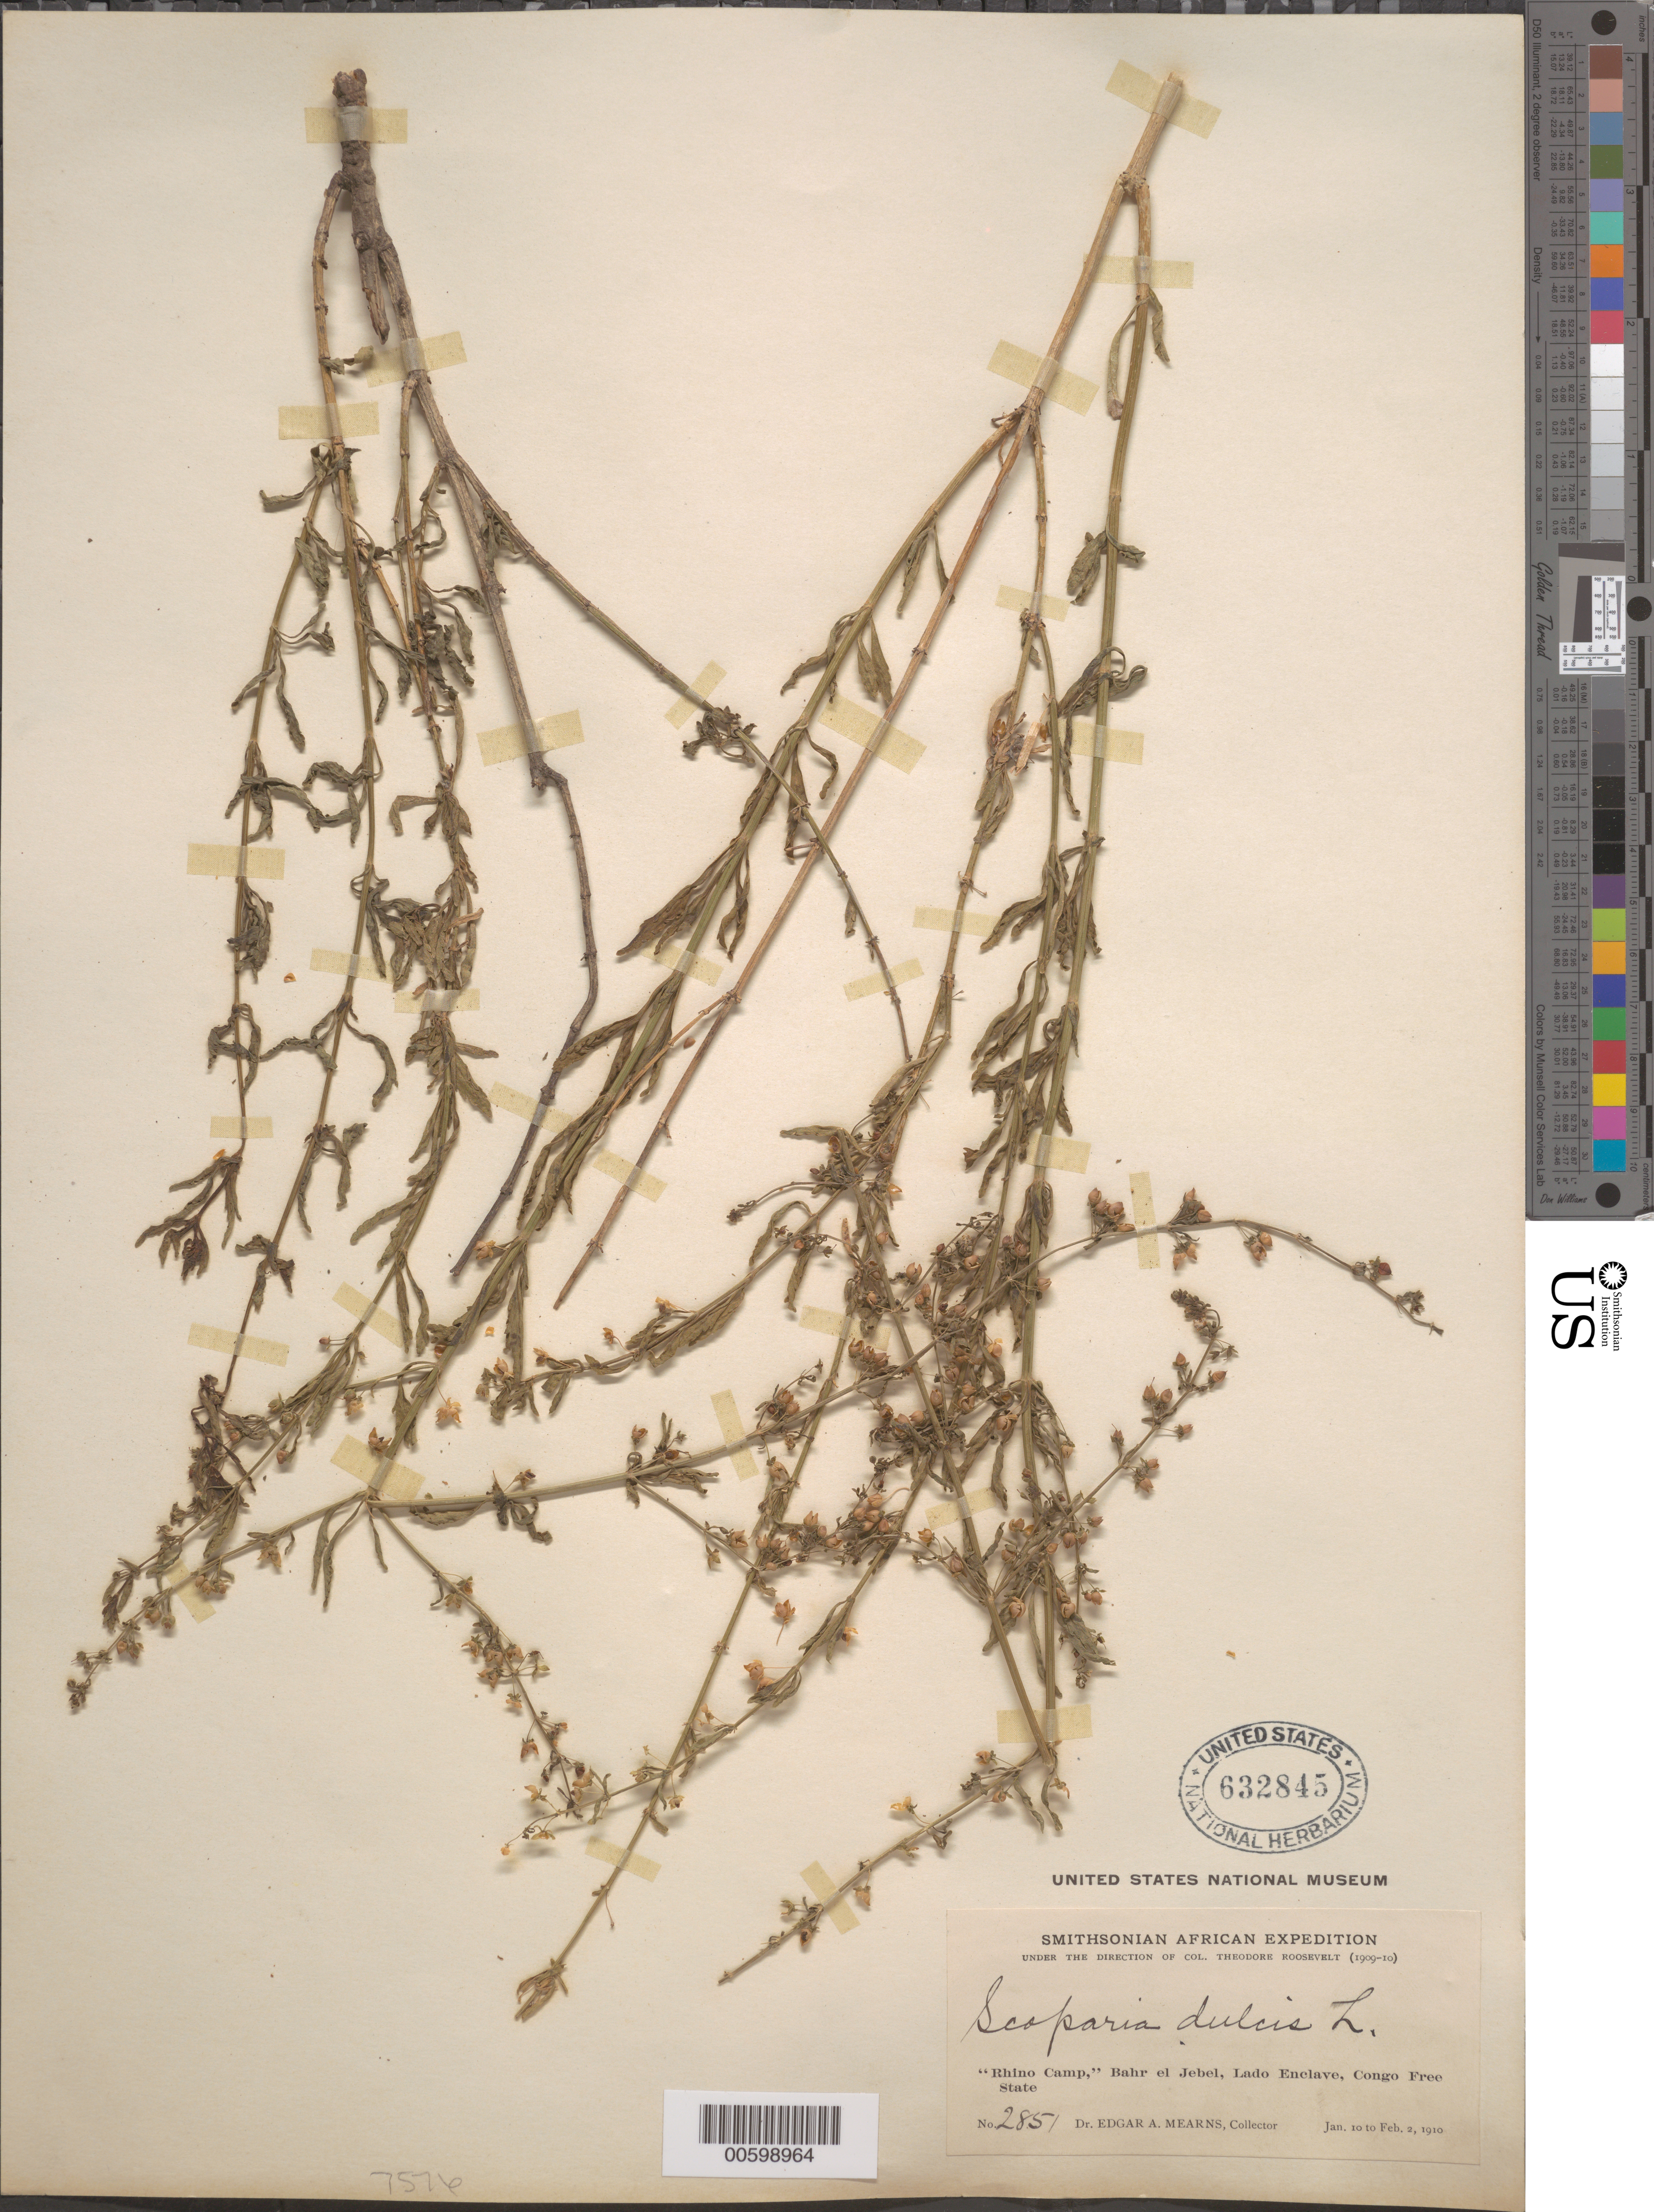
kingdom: Plantae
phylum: Tracheophyta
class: Magnoliopsida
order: Lamiales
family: Plantaginaceae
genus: Scoparia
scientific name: Scoparia dulcis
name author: L.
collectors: E. A. Mearns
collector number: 2851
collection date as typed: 10 Jan 1910 to 02 Feb 1910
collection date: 1910-01-10/1910-02-02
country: South Sudan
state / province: Central Equatoria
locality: "Rhino Camp", Bahr el Jebel, Lado Enclave, Congo Free State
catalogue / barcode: US 632845